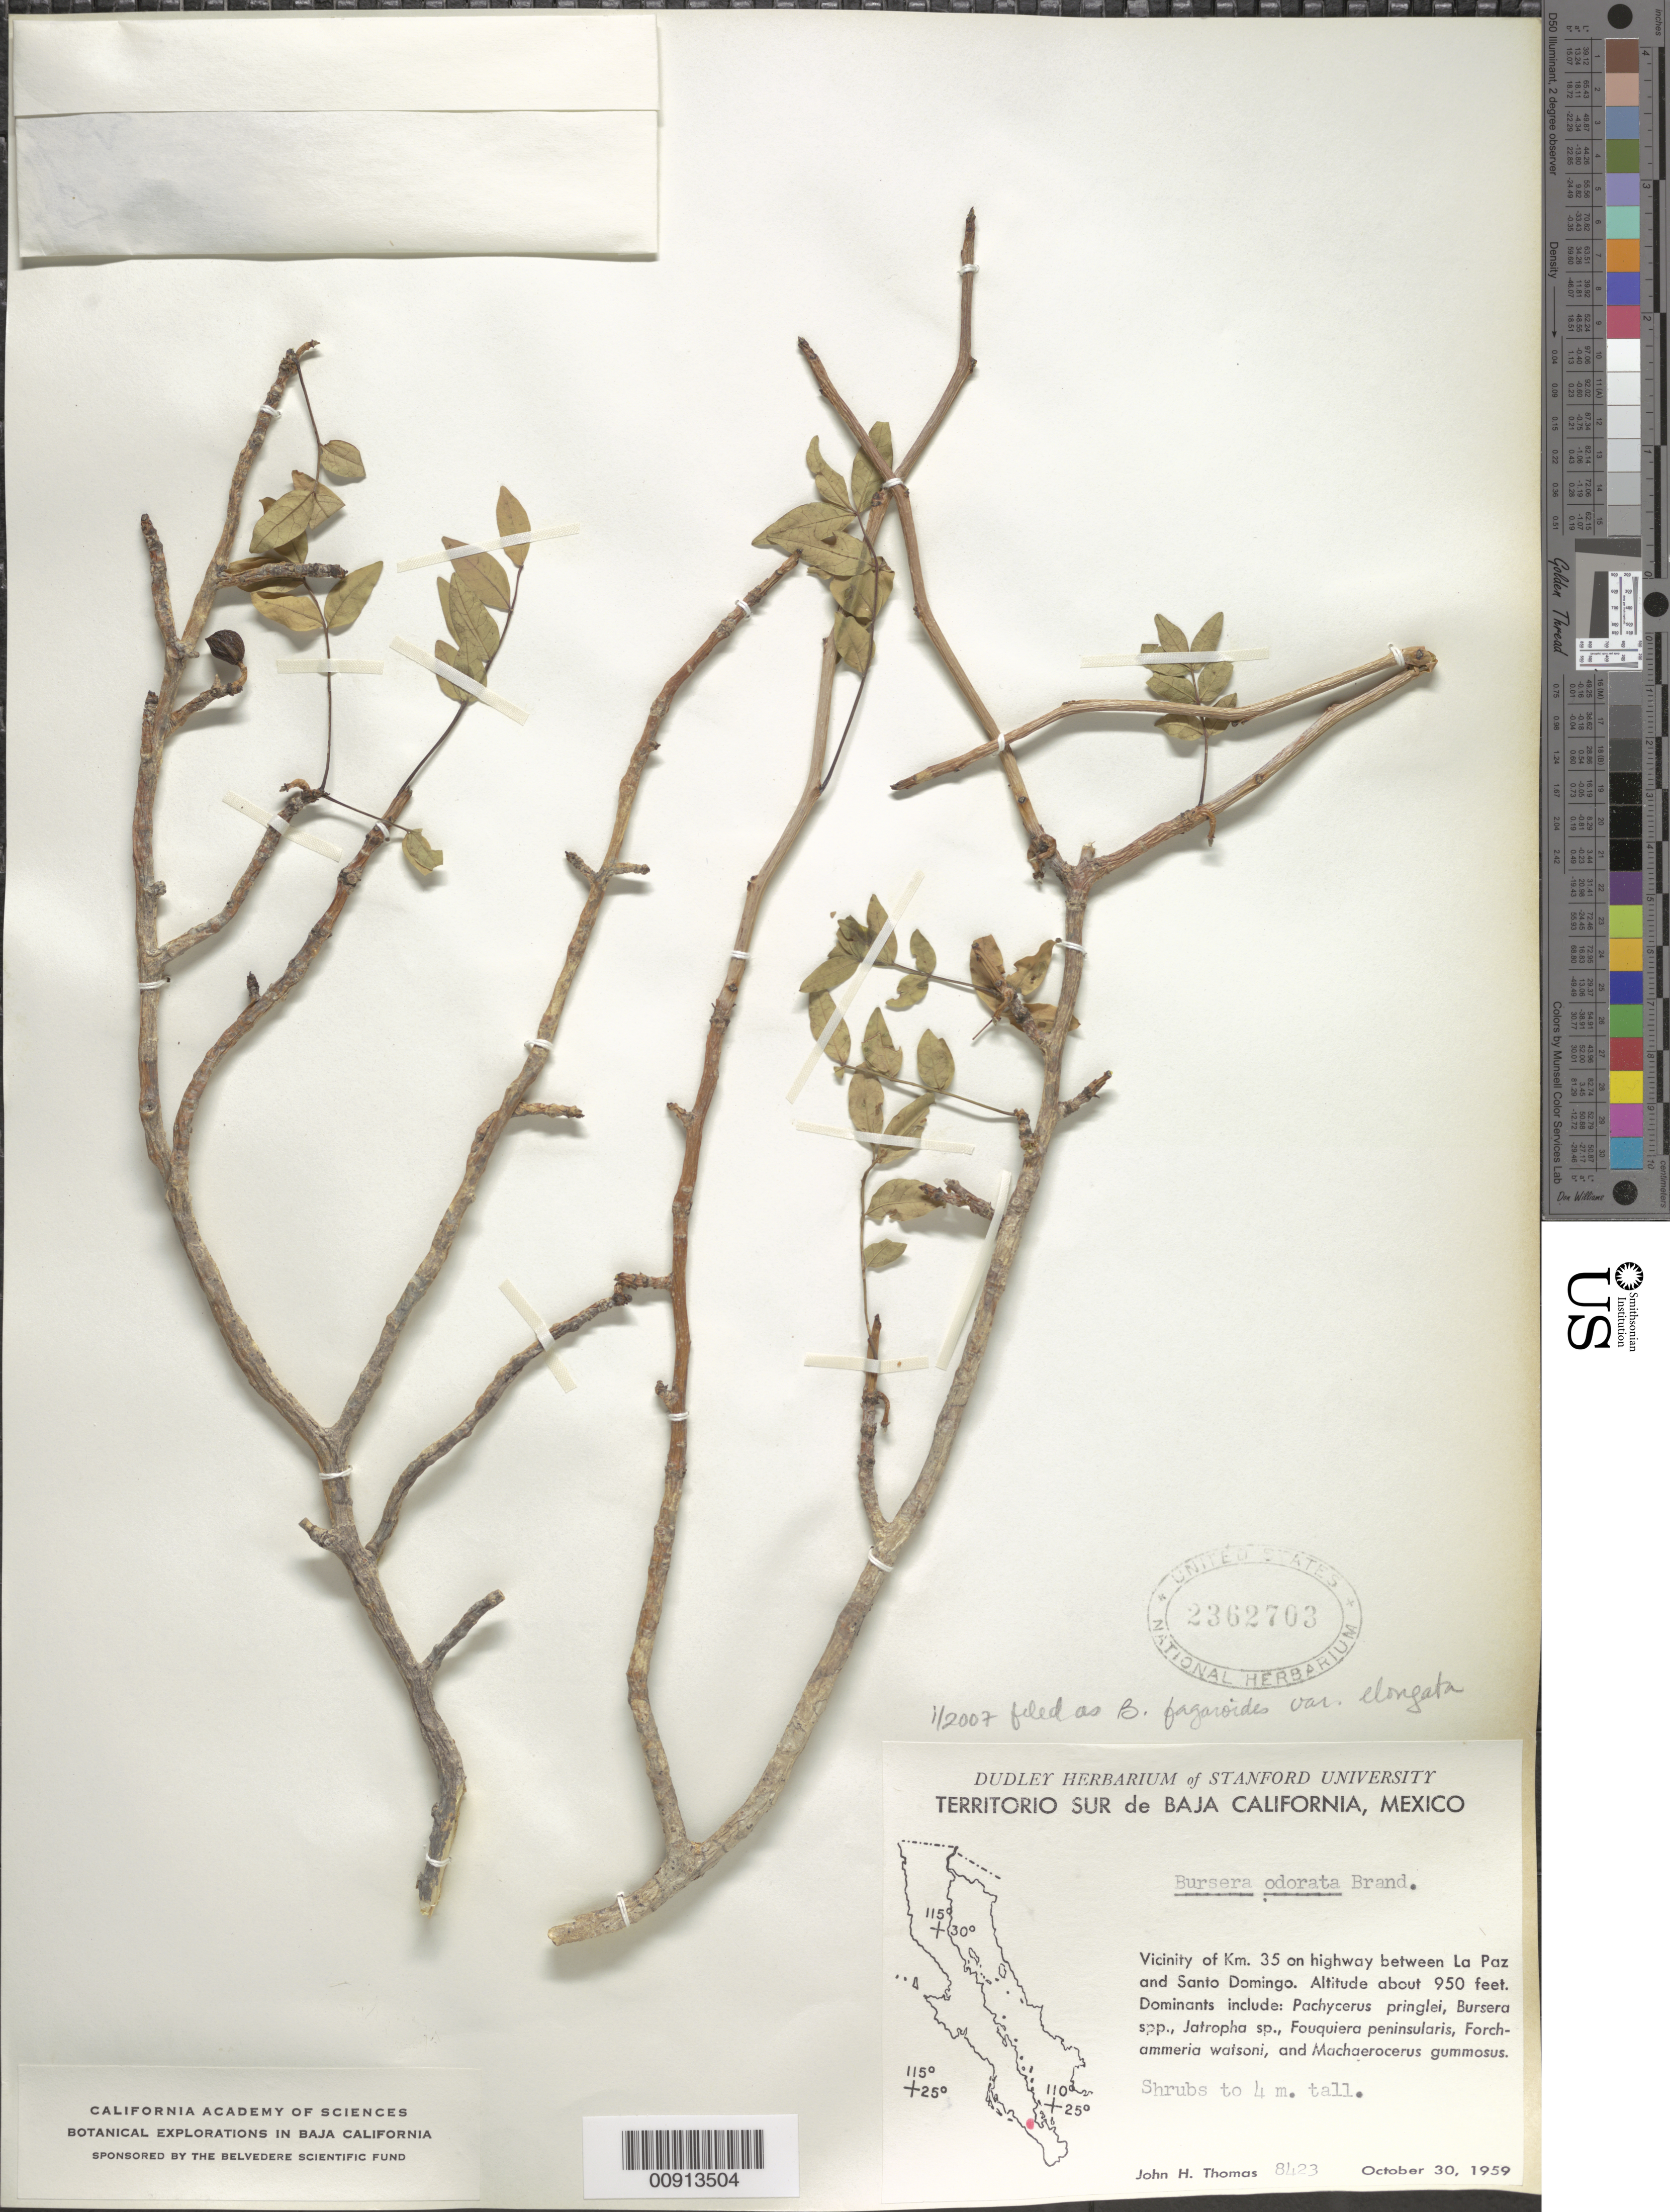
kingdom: Plantae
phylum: Tracheophyta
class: Magnoliopsida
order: Sapindales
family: Burseraceae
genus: Bursera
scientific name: Bursera fagaroides var. elongata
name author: (Kunth) Engl.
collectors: J. H. Thomas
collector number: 8423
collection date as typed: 30 Oct 1959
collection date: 1959-10-30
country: Mexico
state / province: Baja California Sur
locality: Vicinity of Km. 35 on highway between La Paz and Santo Domingo. Territorio Sur de Baja California.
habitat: Dominants include: Pachycerus pringlei, Bursera spp., Jatropha sp., Fouquiera peninsularis, Forchammeria watsoni, and ..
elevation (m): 290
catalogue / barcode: US 2362703